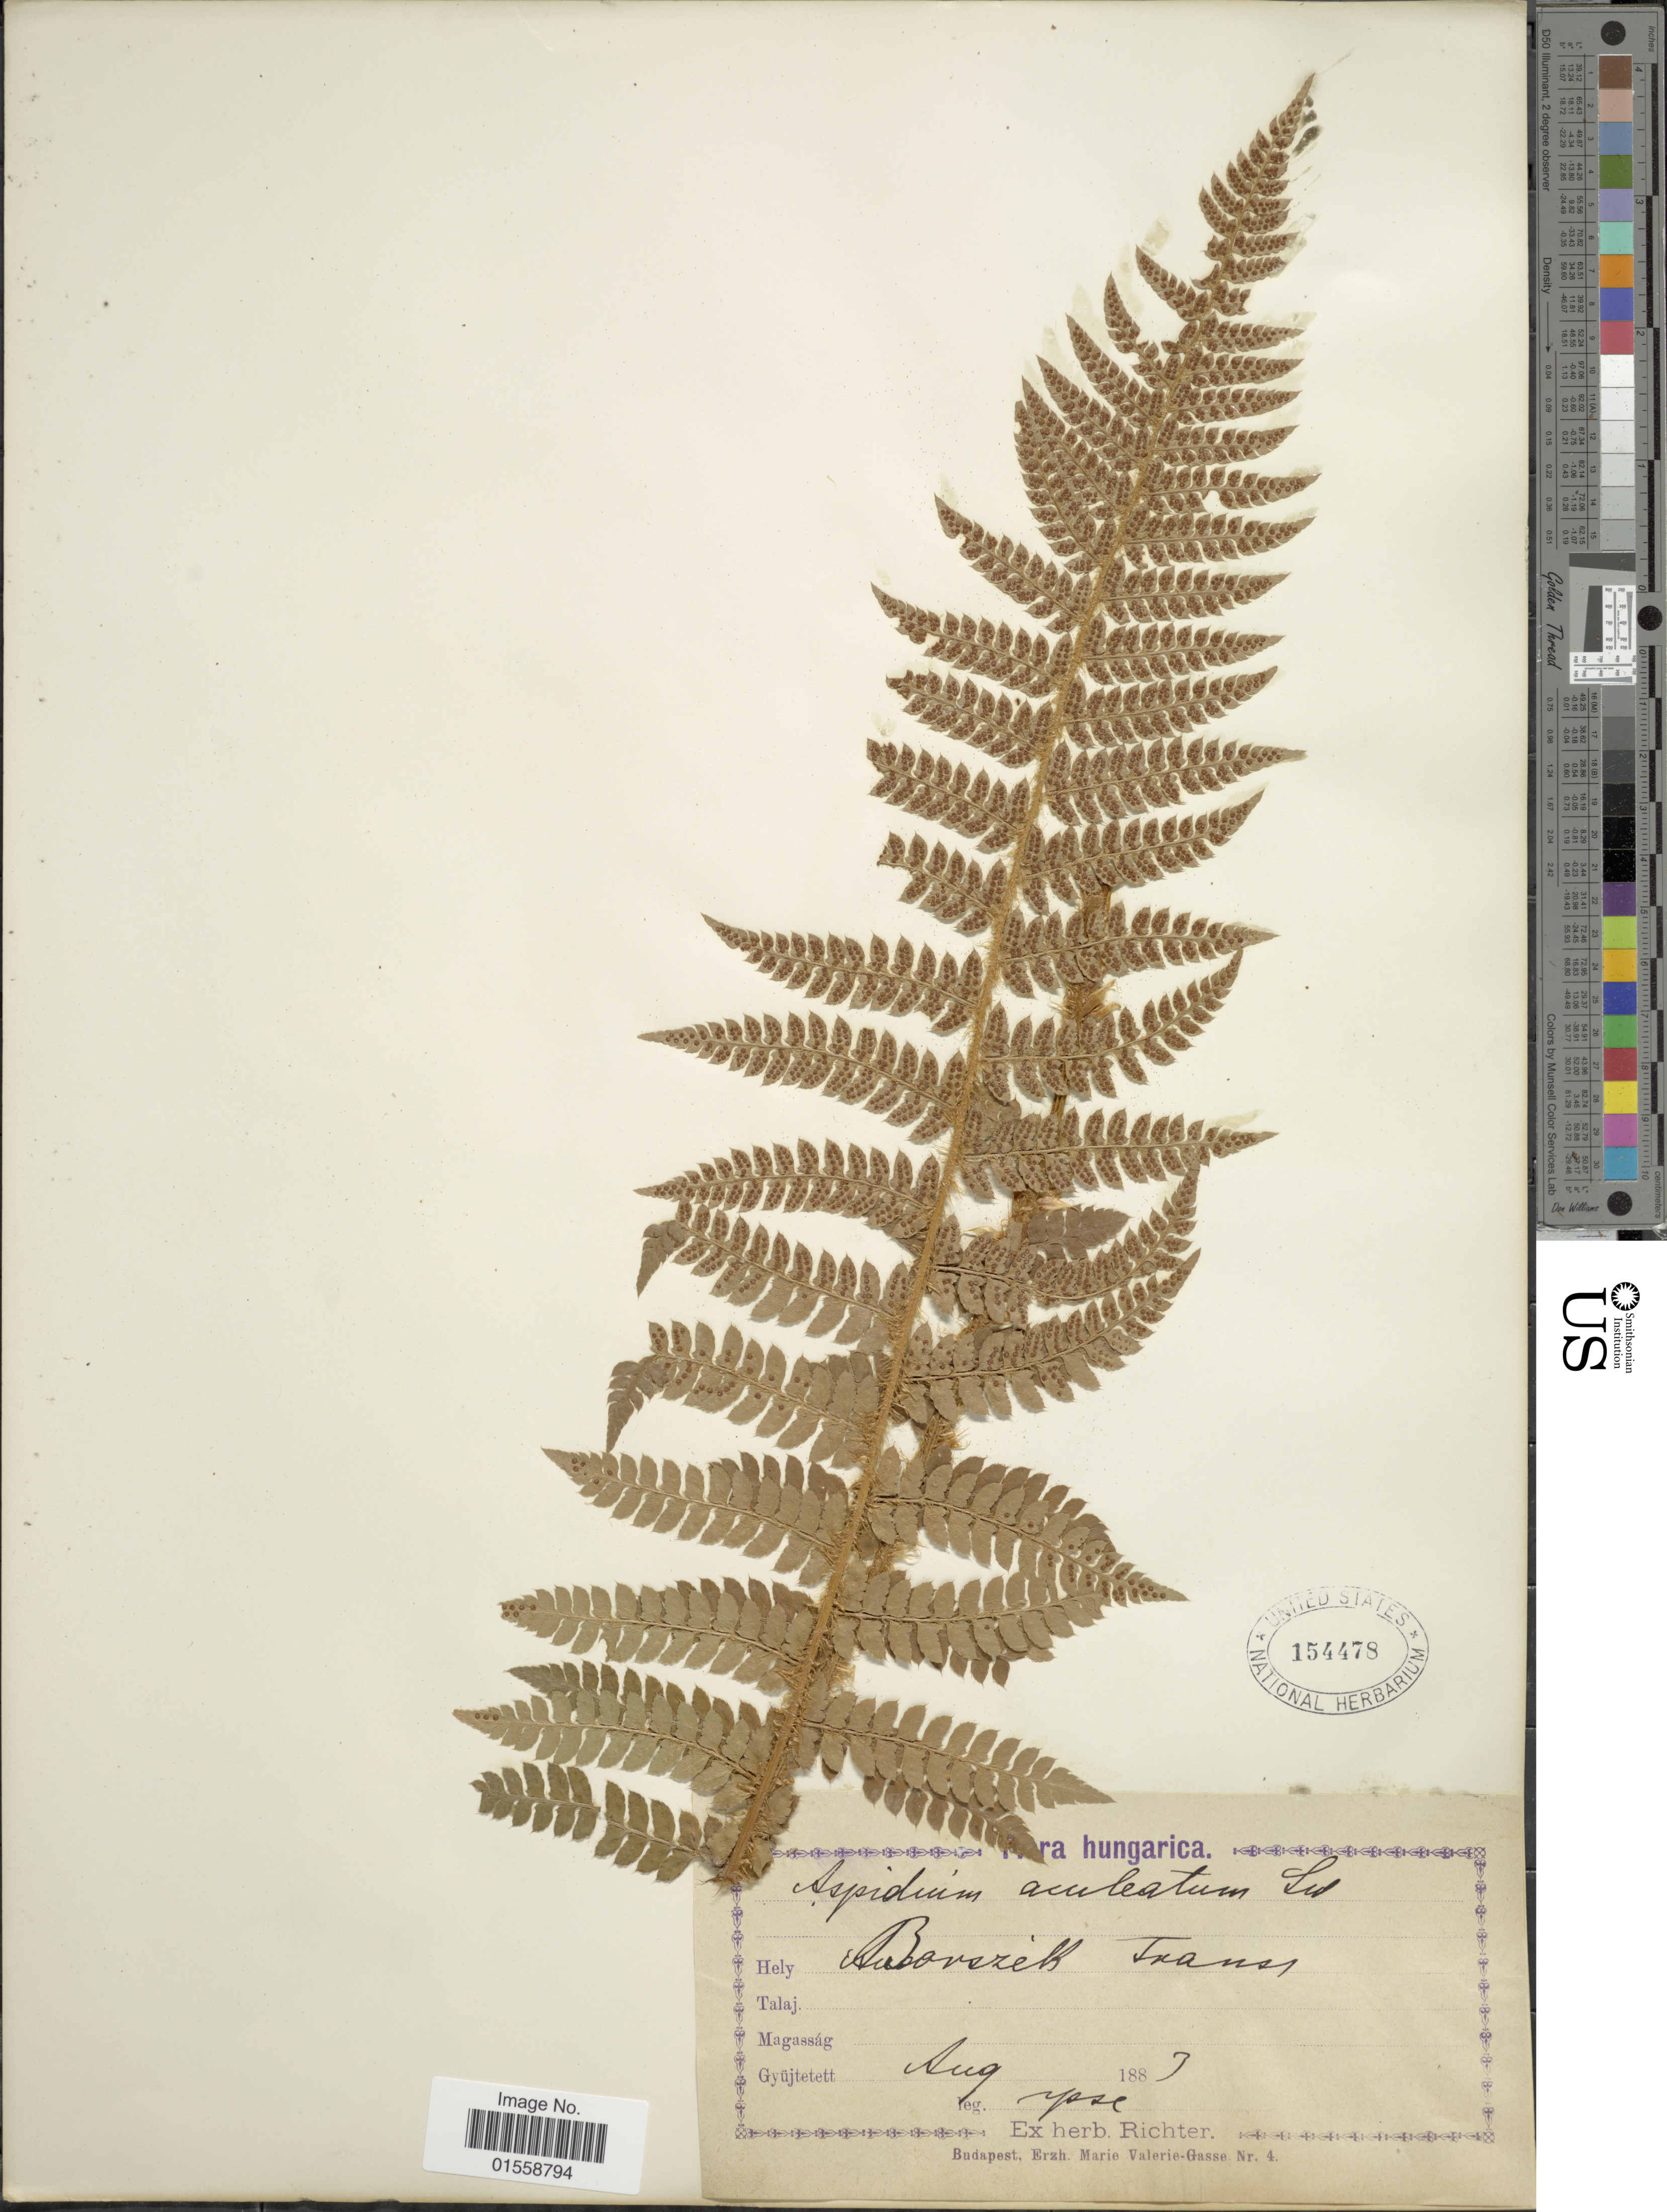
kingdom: Plantae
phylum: Tracheophyta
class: Polypodiopsida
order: Polypodiales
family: Dryopteridaceae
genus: Polystichum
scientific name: Polystichum setiferum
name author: (Forssk.) Moore ex Woynar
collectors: Richter Herbarium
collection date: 1883-08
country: Hungary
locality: Hungarica, Bonszell Trans [interpreted]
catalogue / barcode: US 154478